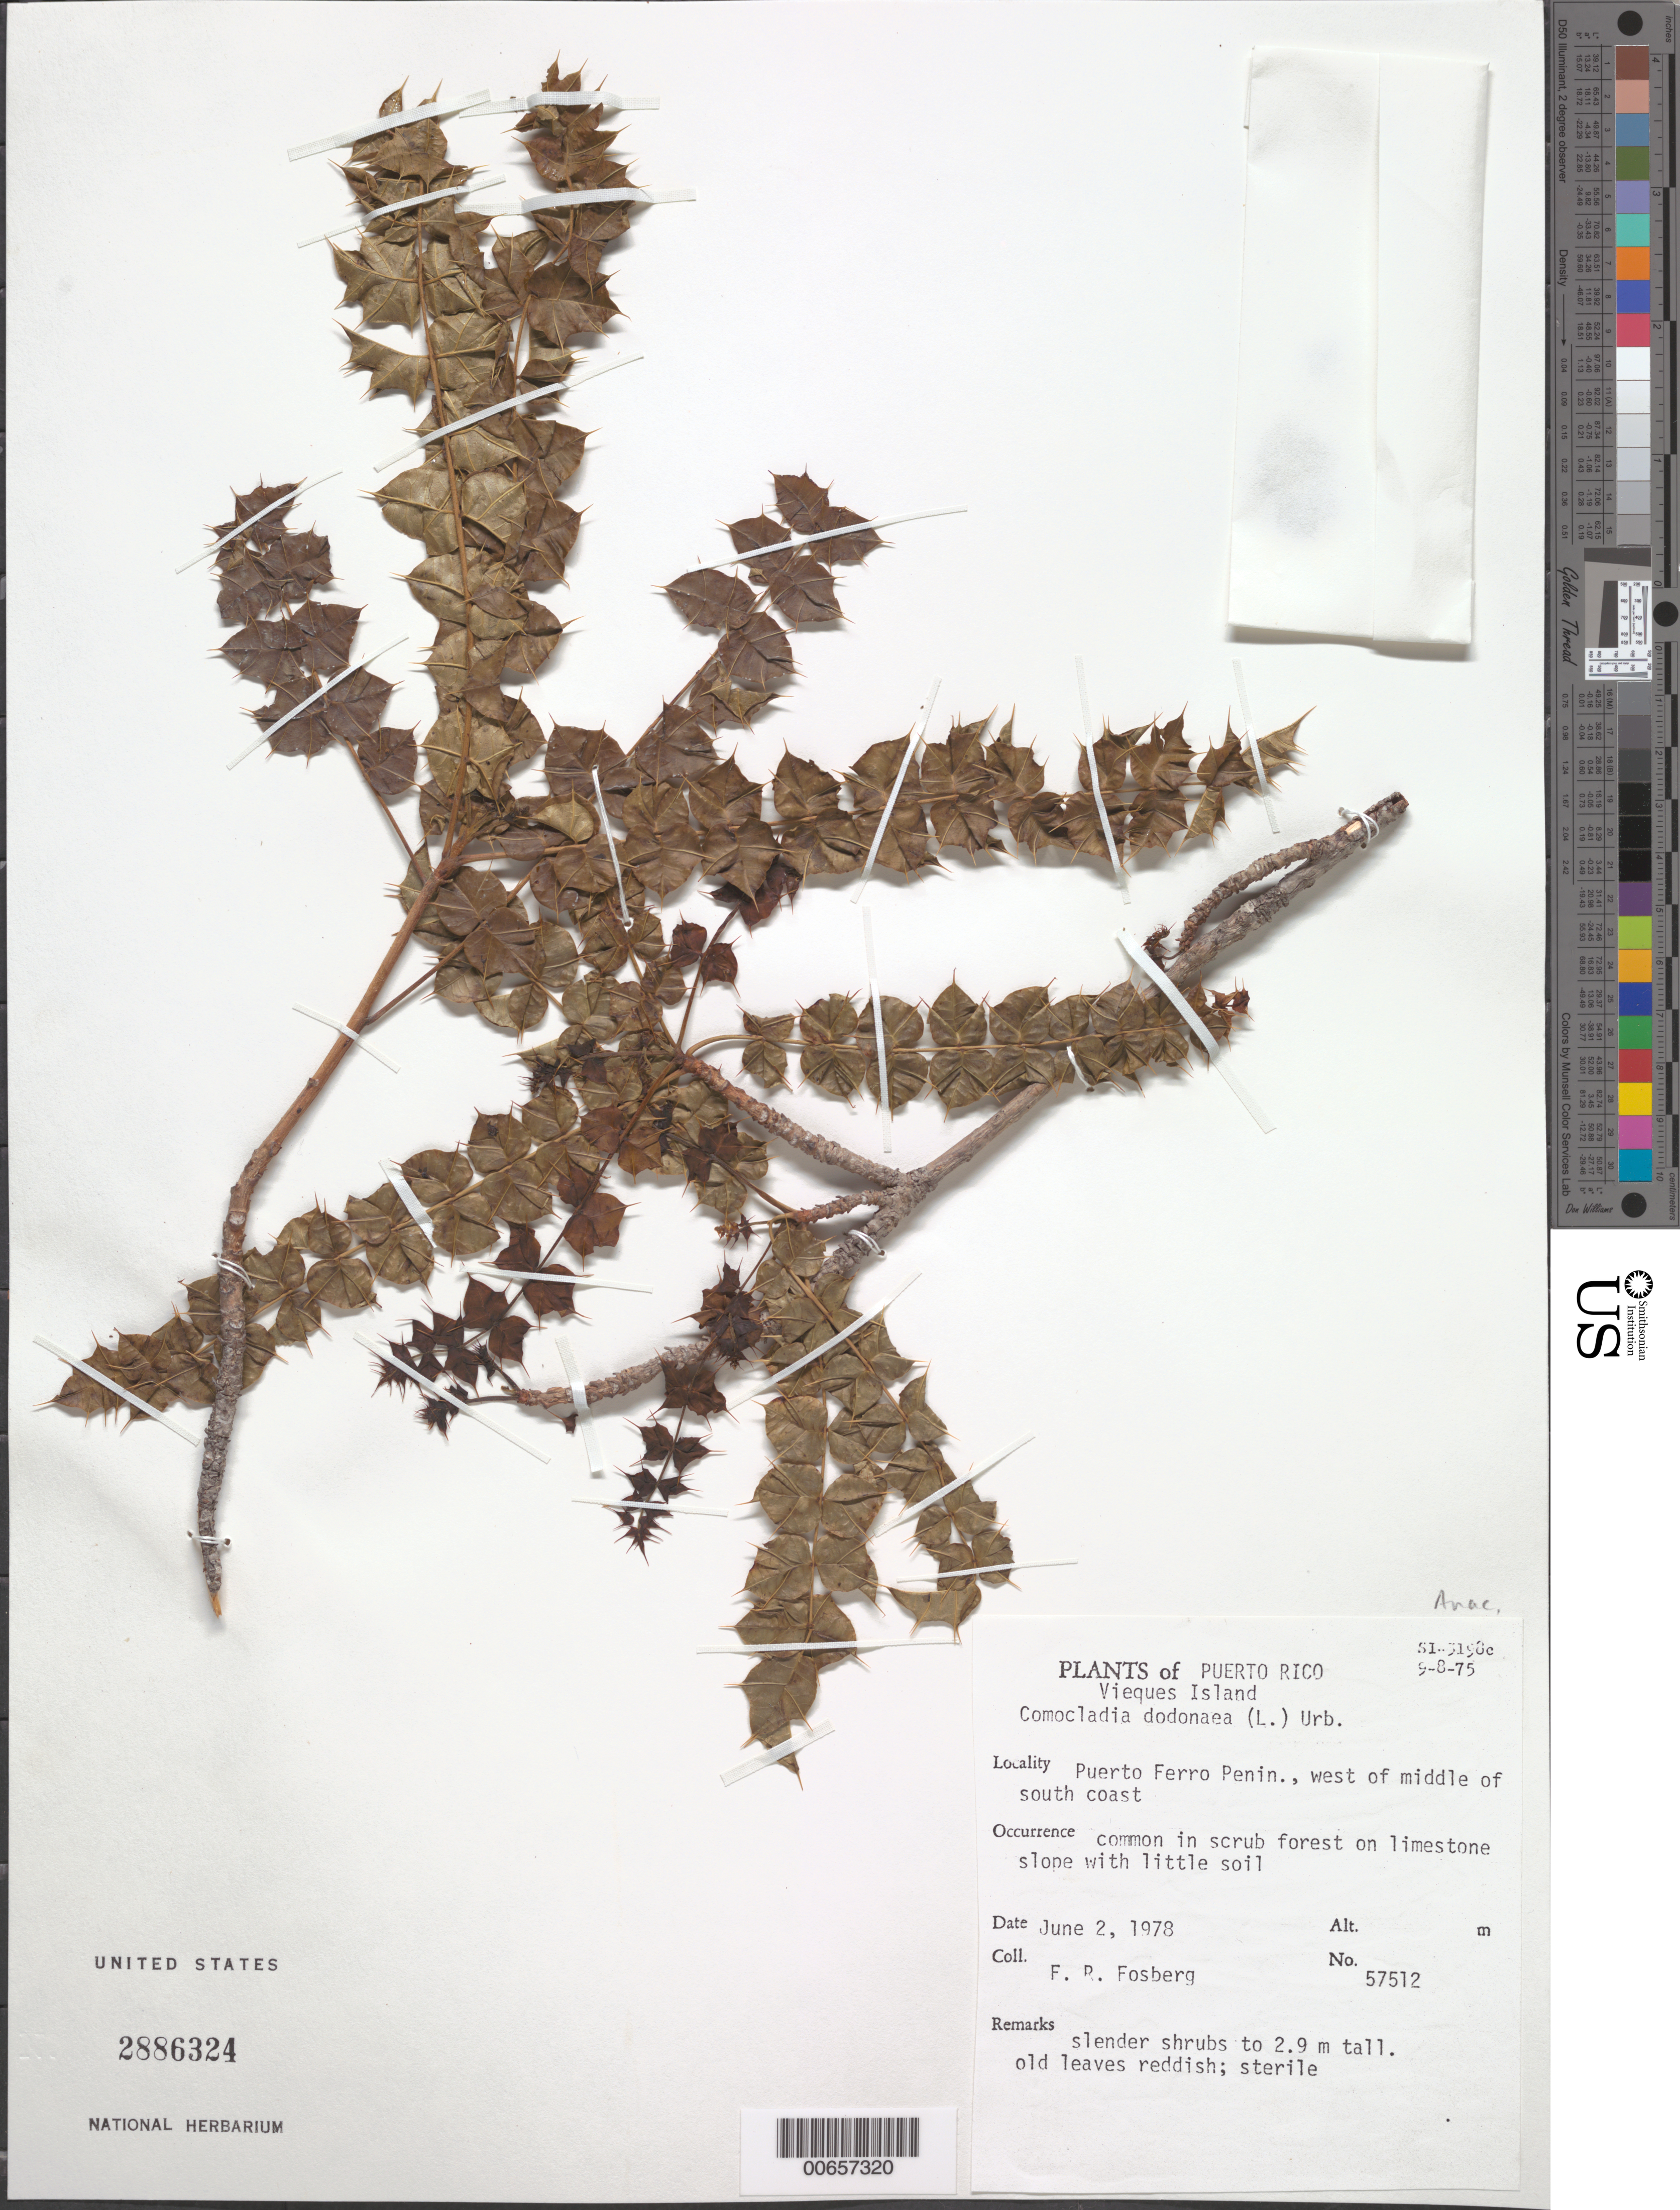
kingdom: Plantae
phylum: Tracheophyta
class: Magnoliopsida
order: Sapindales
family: Anacardiaceae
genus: Comocladia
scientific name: Comocladia dodonaea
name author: (L.) Urb.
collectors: F. R. Fosberg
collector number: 57512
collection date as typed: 02 Jun 1978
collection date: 1978-06-02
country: Puerto Rico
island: Vieques I.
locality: Puerto Ferro Penin., W of middle of S coast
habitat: In scrub forest on limestone slope w/little soil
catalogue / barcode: US 2886324